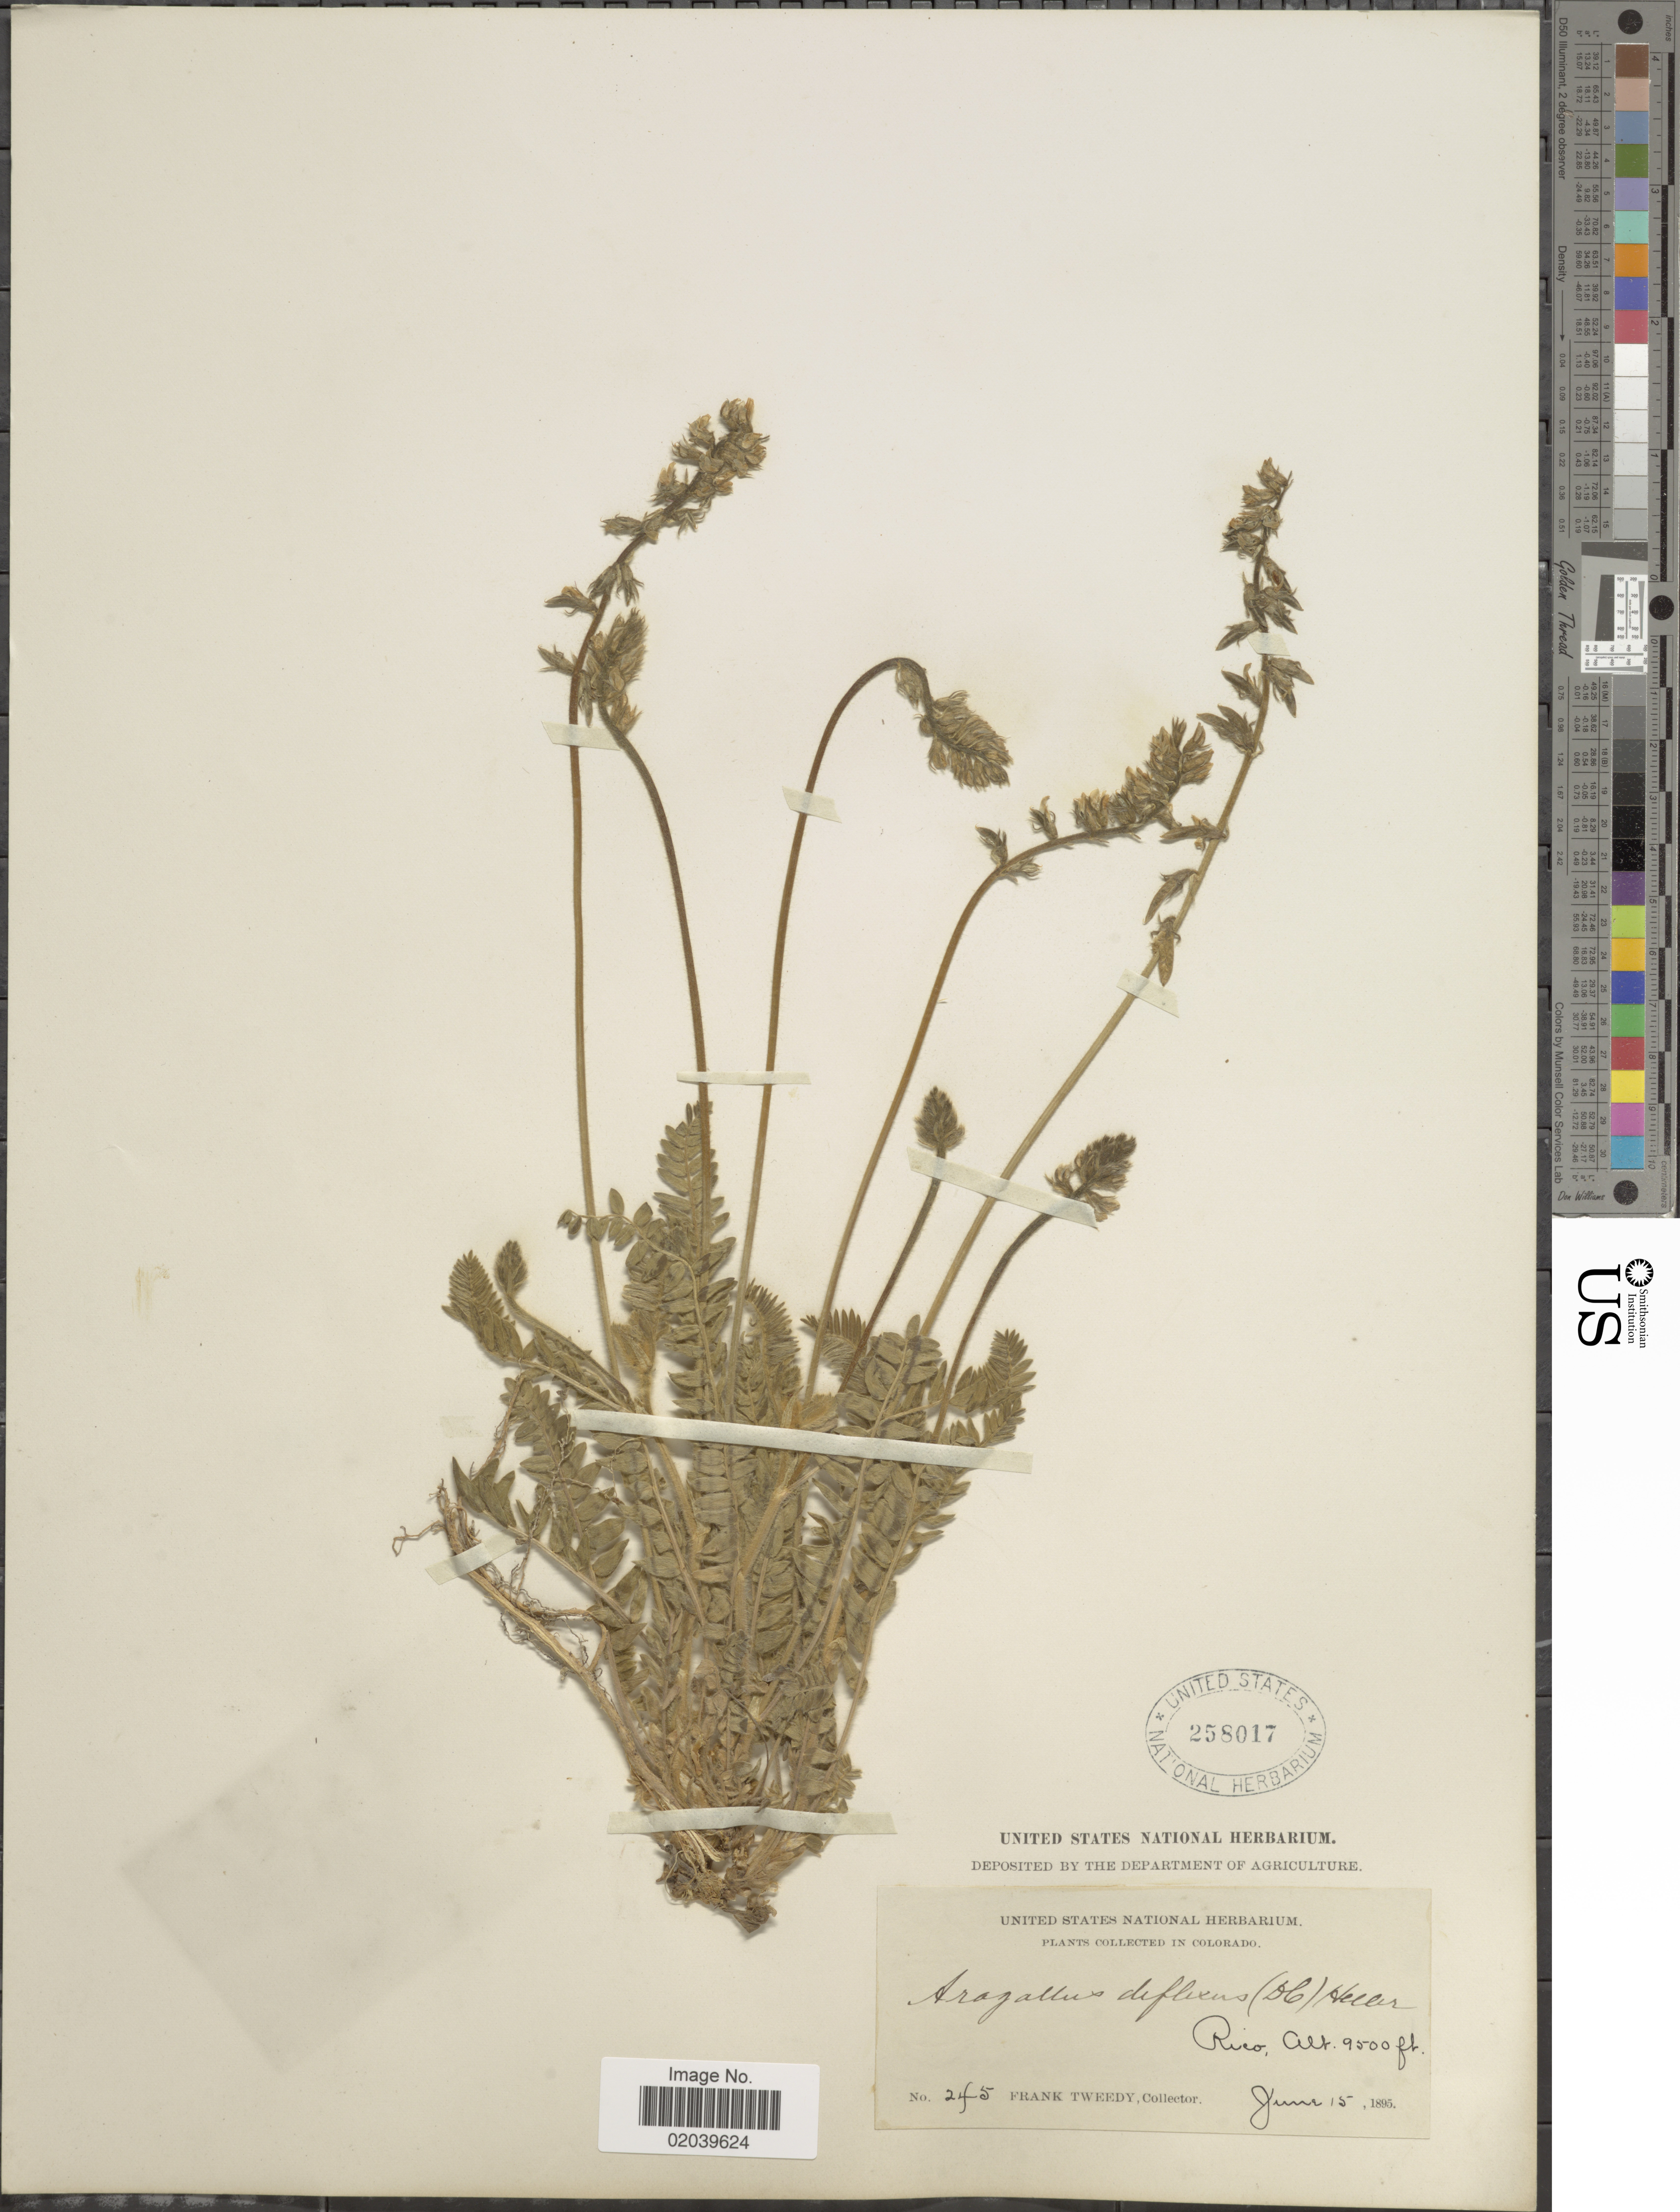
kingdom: Plantae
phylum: Tracheophyta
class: Magnoliopsida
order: Fabales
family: Fabaceae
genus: Oxytropis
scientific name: Oxytropis deflexa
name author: (Pall.) DC.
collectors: F. Tweedy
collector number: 245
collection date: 1895-06-15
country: United States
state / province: Colorado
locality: Rico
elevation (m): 2896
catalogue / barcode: US 258017